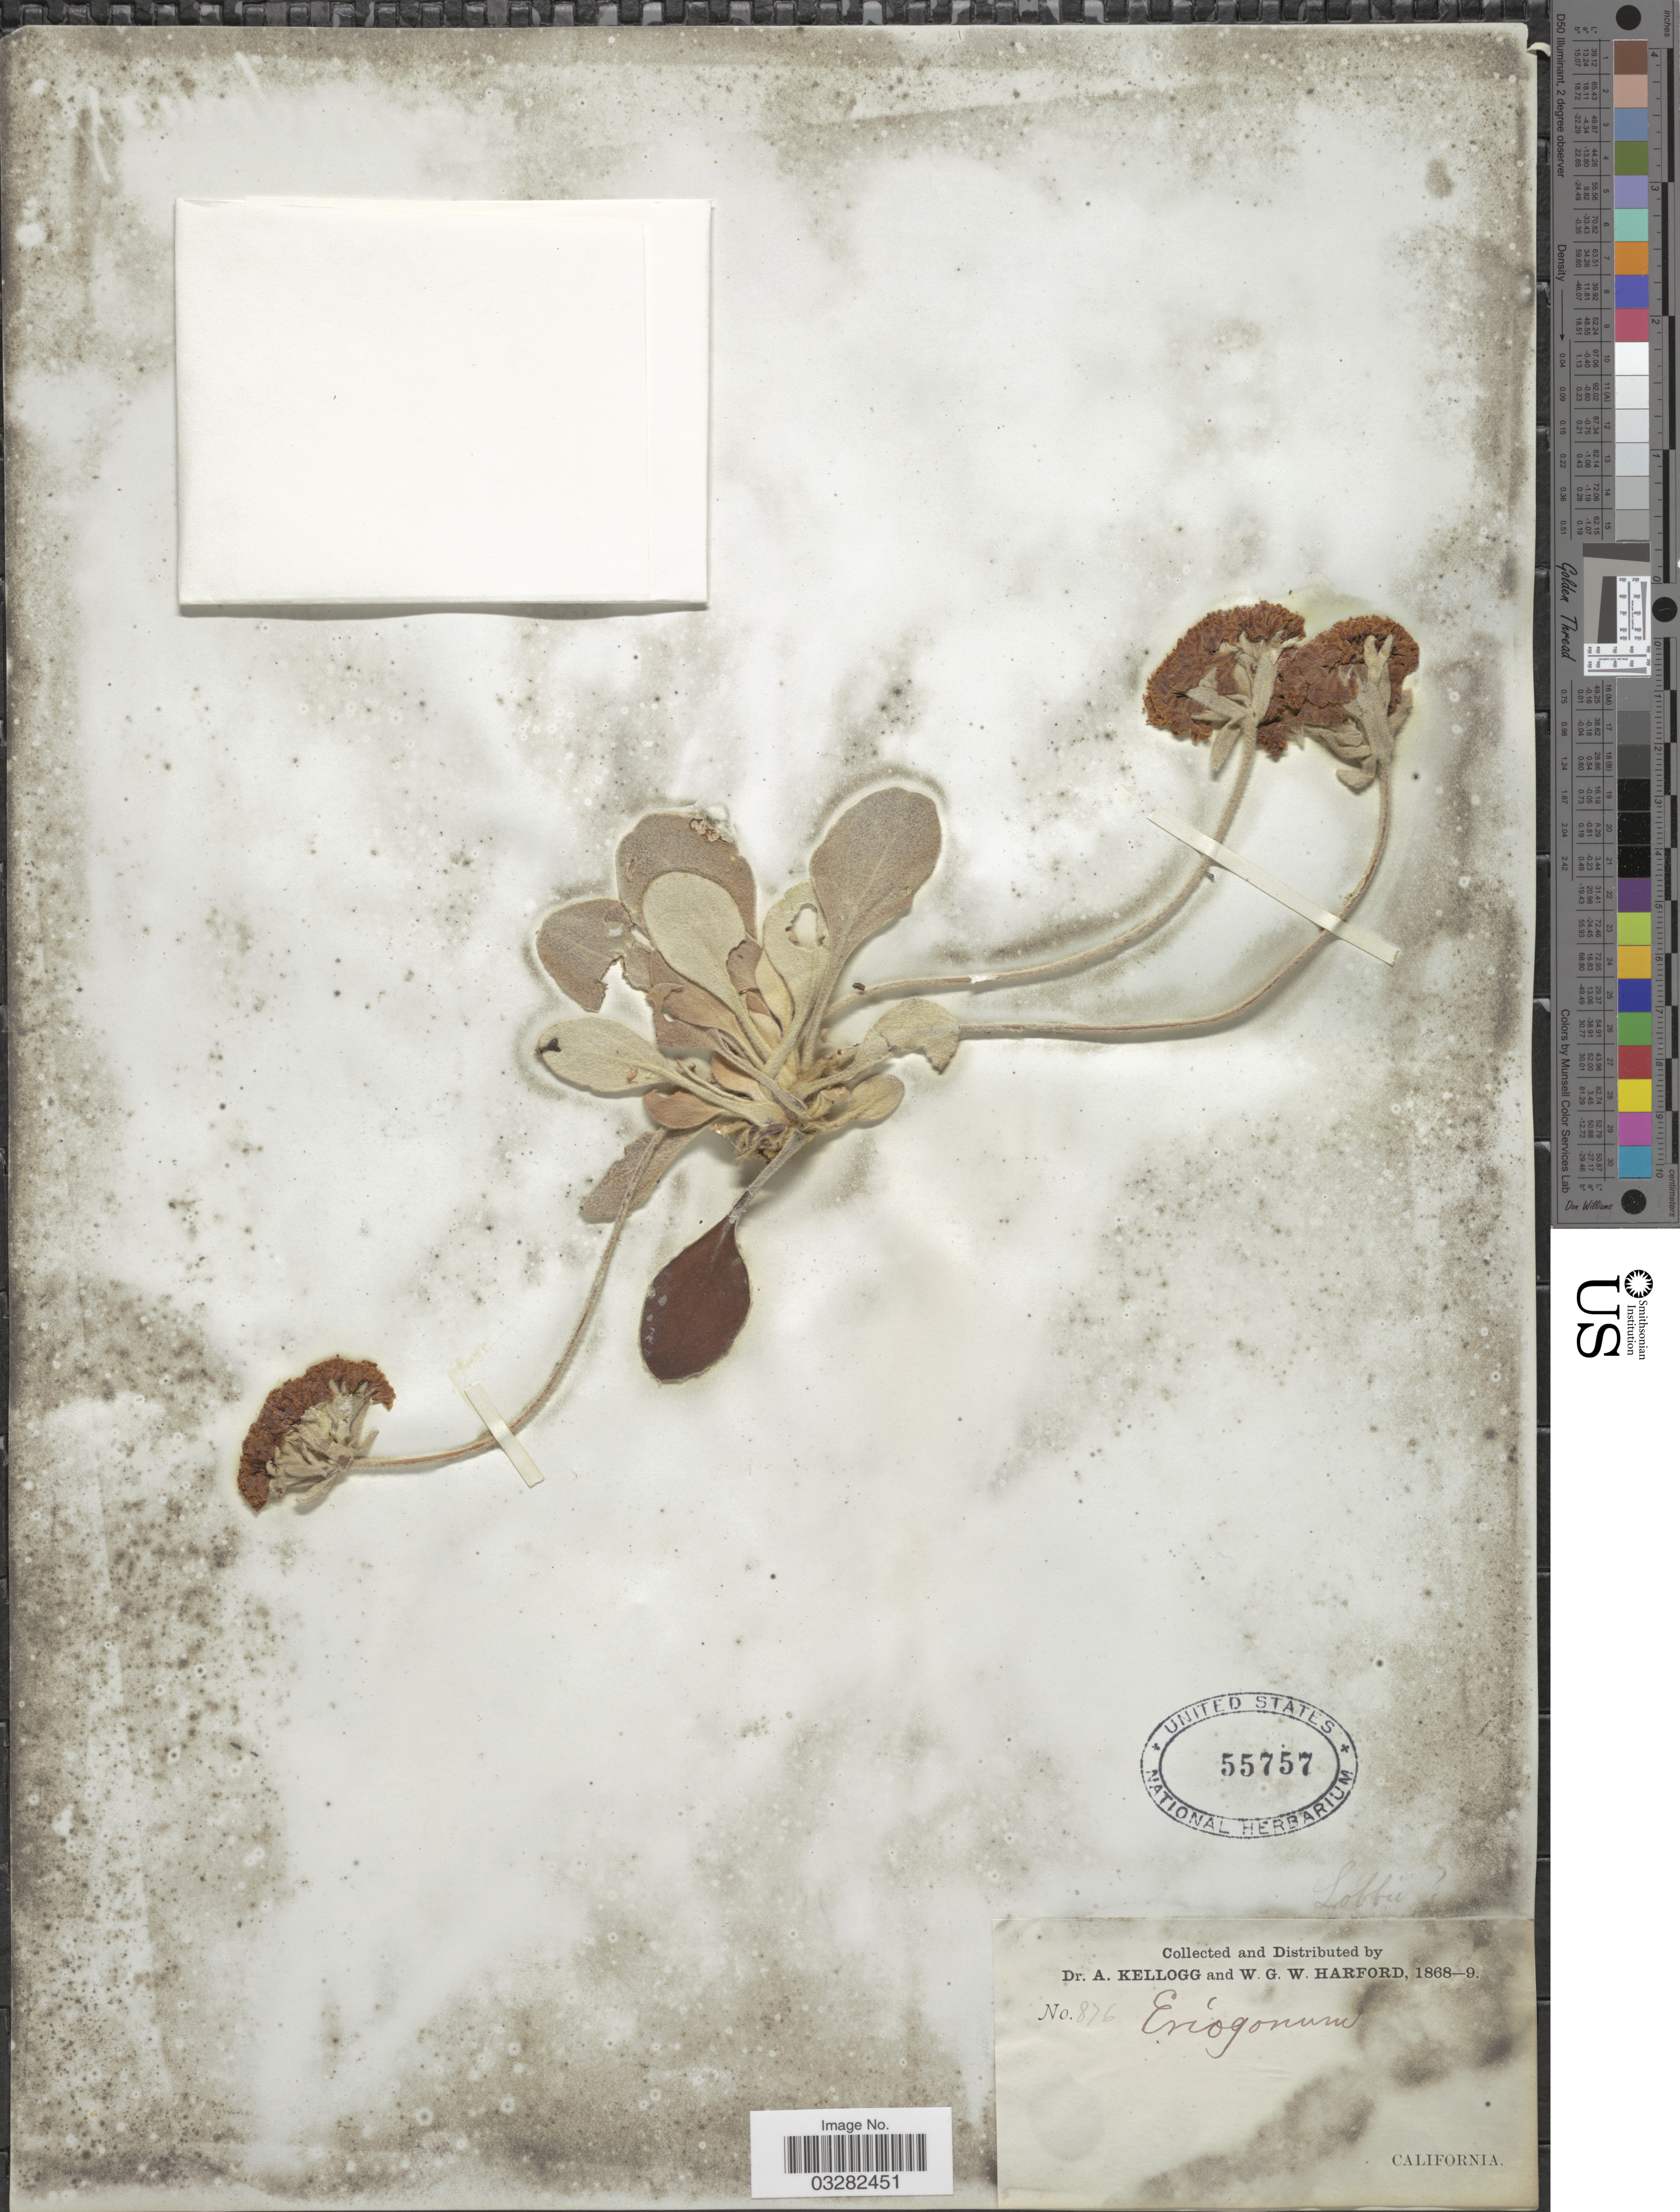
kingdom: Plantae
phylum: Tracheophyta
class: Magnoliopsida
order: Caryophyllales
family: Polygonaceae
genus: Eriogonum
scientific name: Eriogonum sp.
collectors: A. Kellogg & W. G. W. Harford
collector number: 876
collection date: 1868/1869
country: United States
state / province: California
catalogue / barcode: US 55757